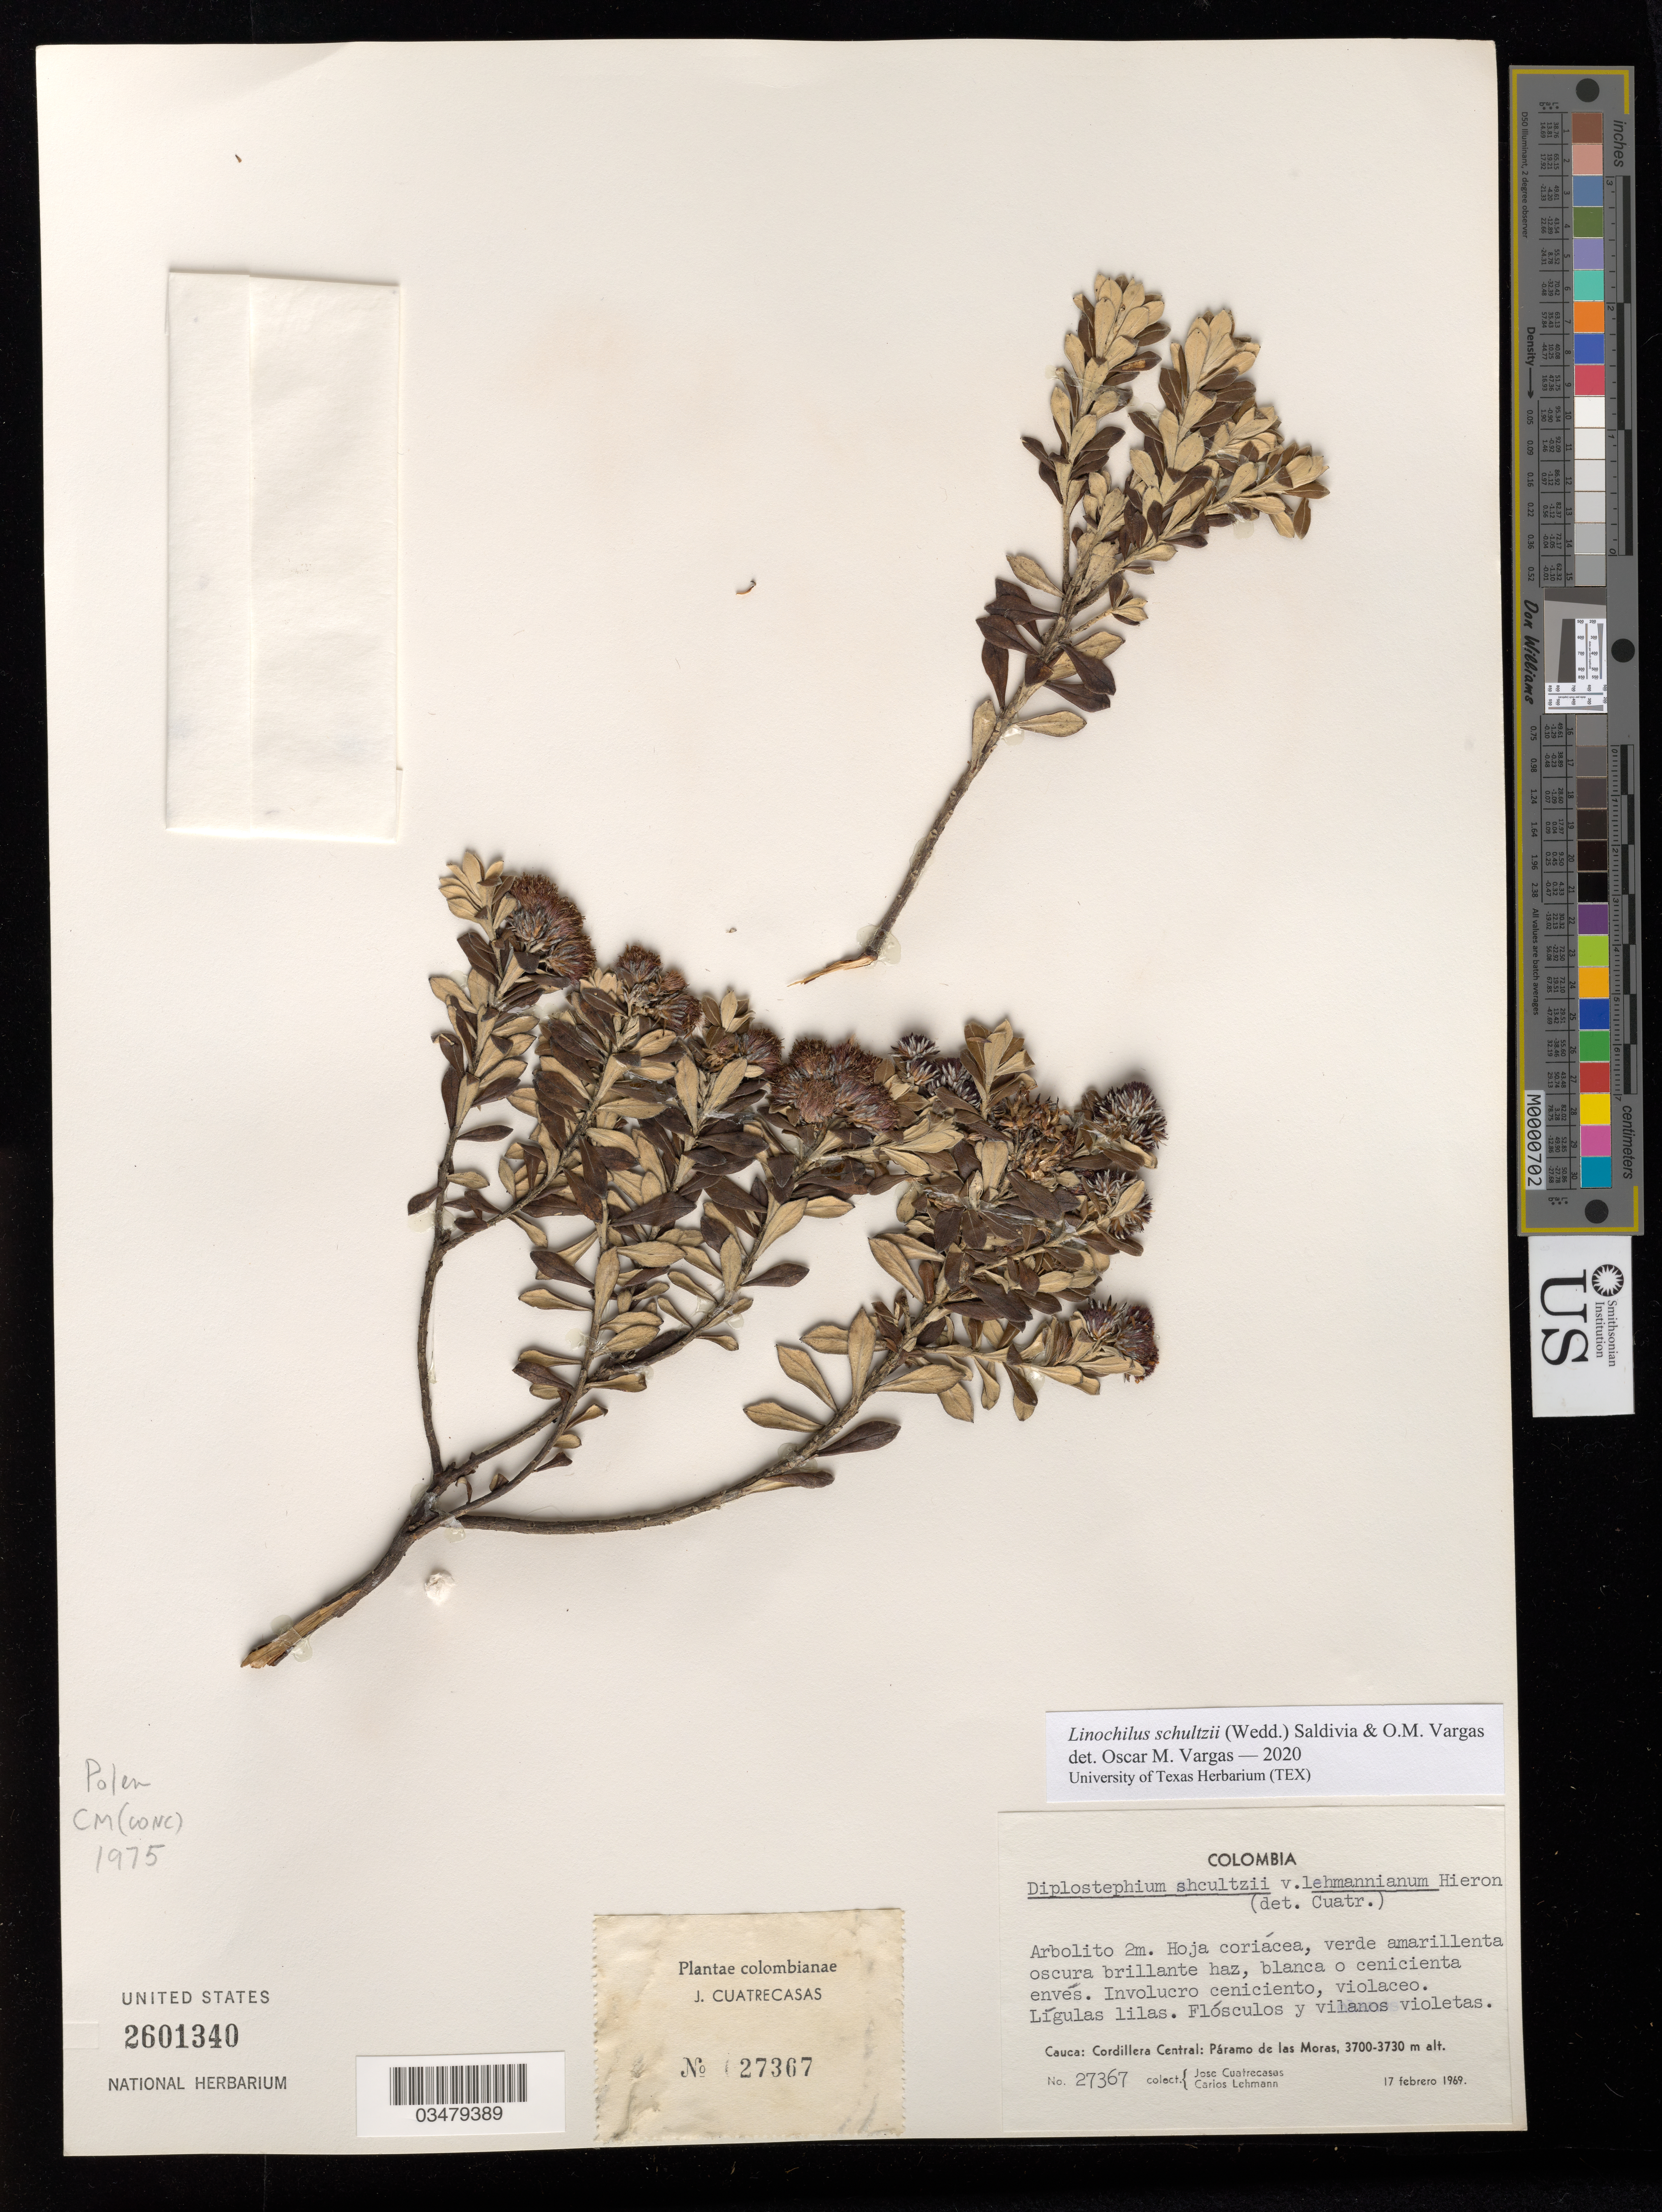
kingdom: Plantae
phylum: Tracheophyta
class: Magnoliopsida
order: Asterales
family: Asteraceae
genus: Linochilus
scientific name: Linochilus schultzii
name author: (Wedd.) Saldivia & O.M. Vargas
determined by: Vargas, Oscar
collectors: J. Cuatrecasas & C. Lehman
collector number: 27367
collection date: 1969-02-17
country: Colombia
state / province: Cauca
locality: Cordillera Central, Páramo de las Moras.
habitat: Paramo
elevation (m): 3700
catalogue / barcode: US 2601340